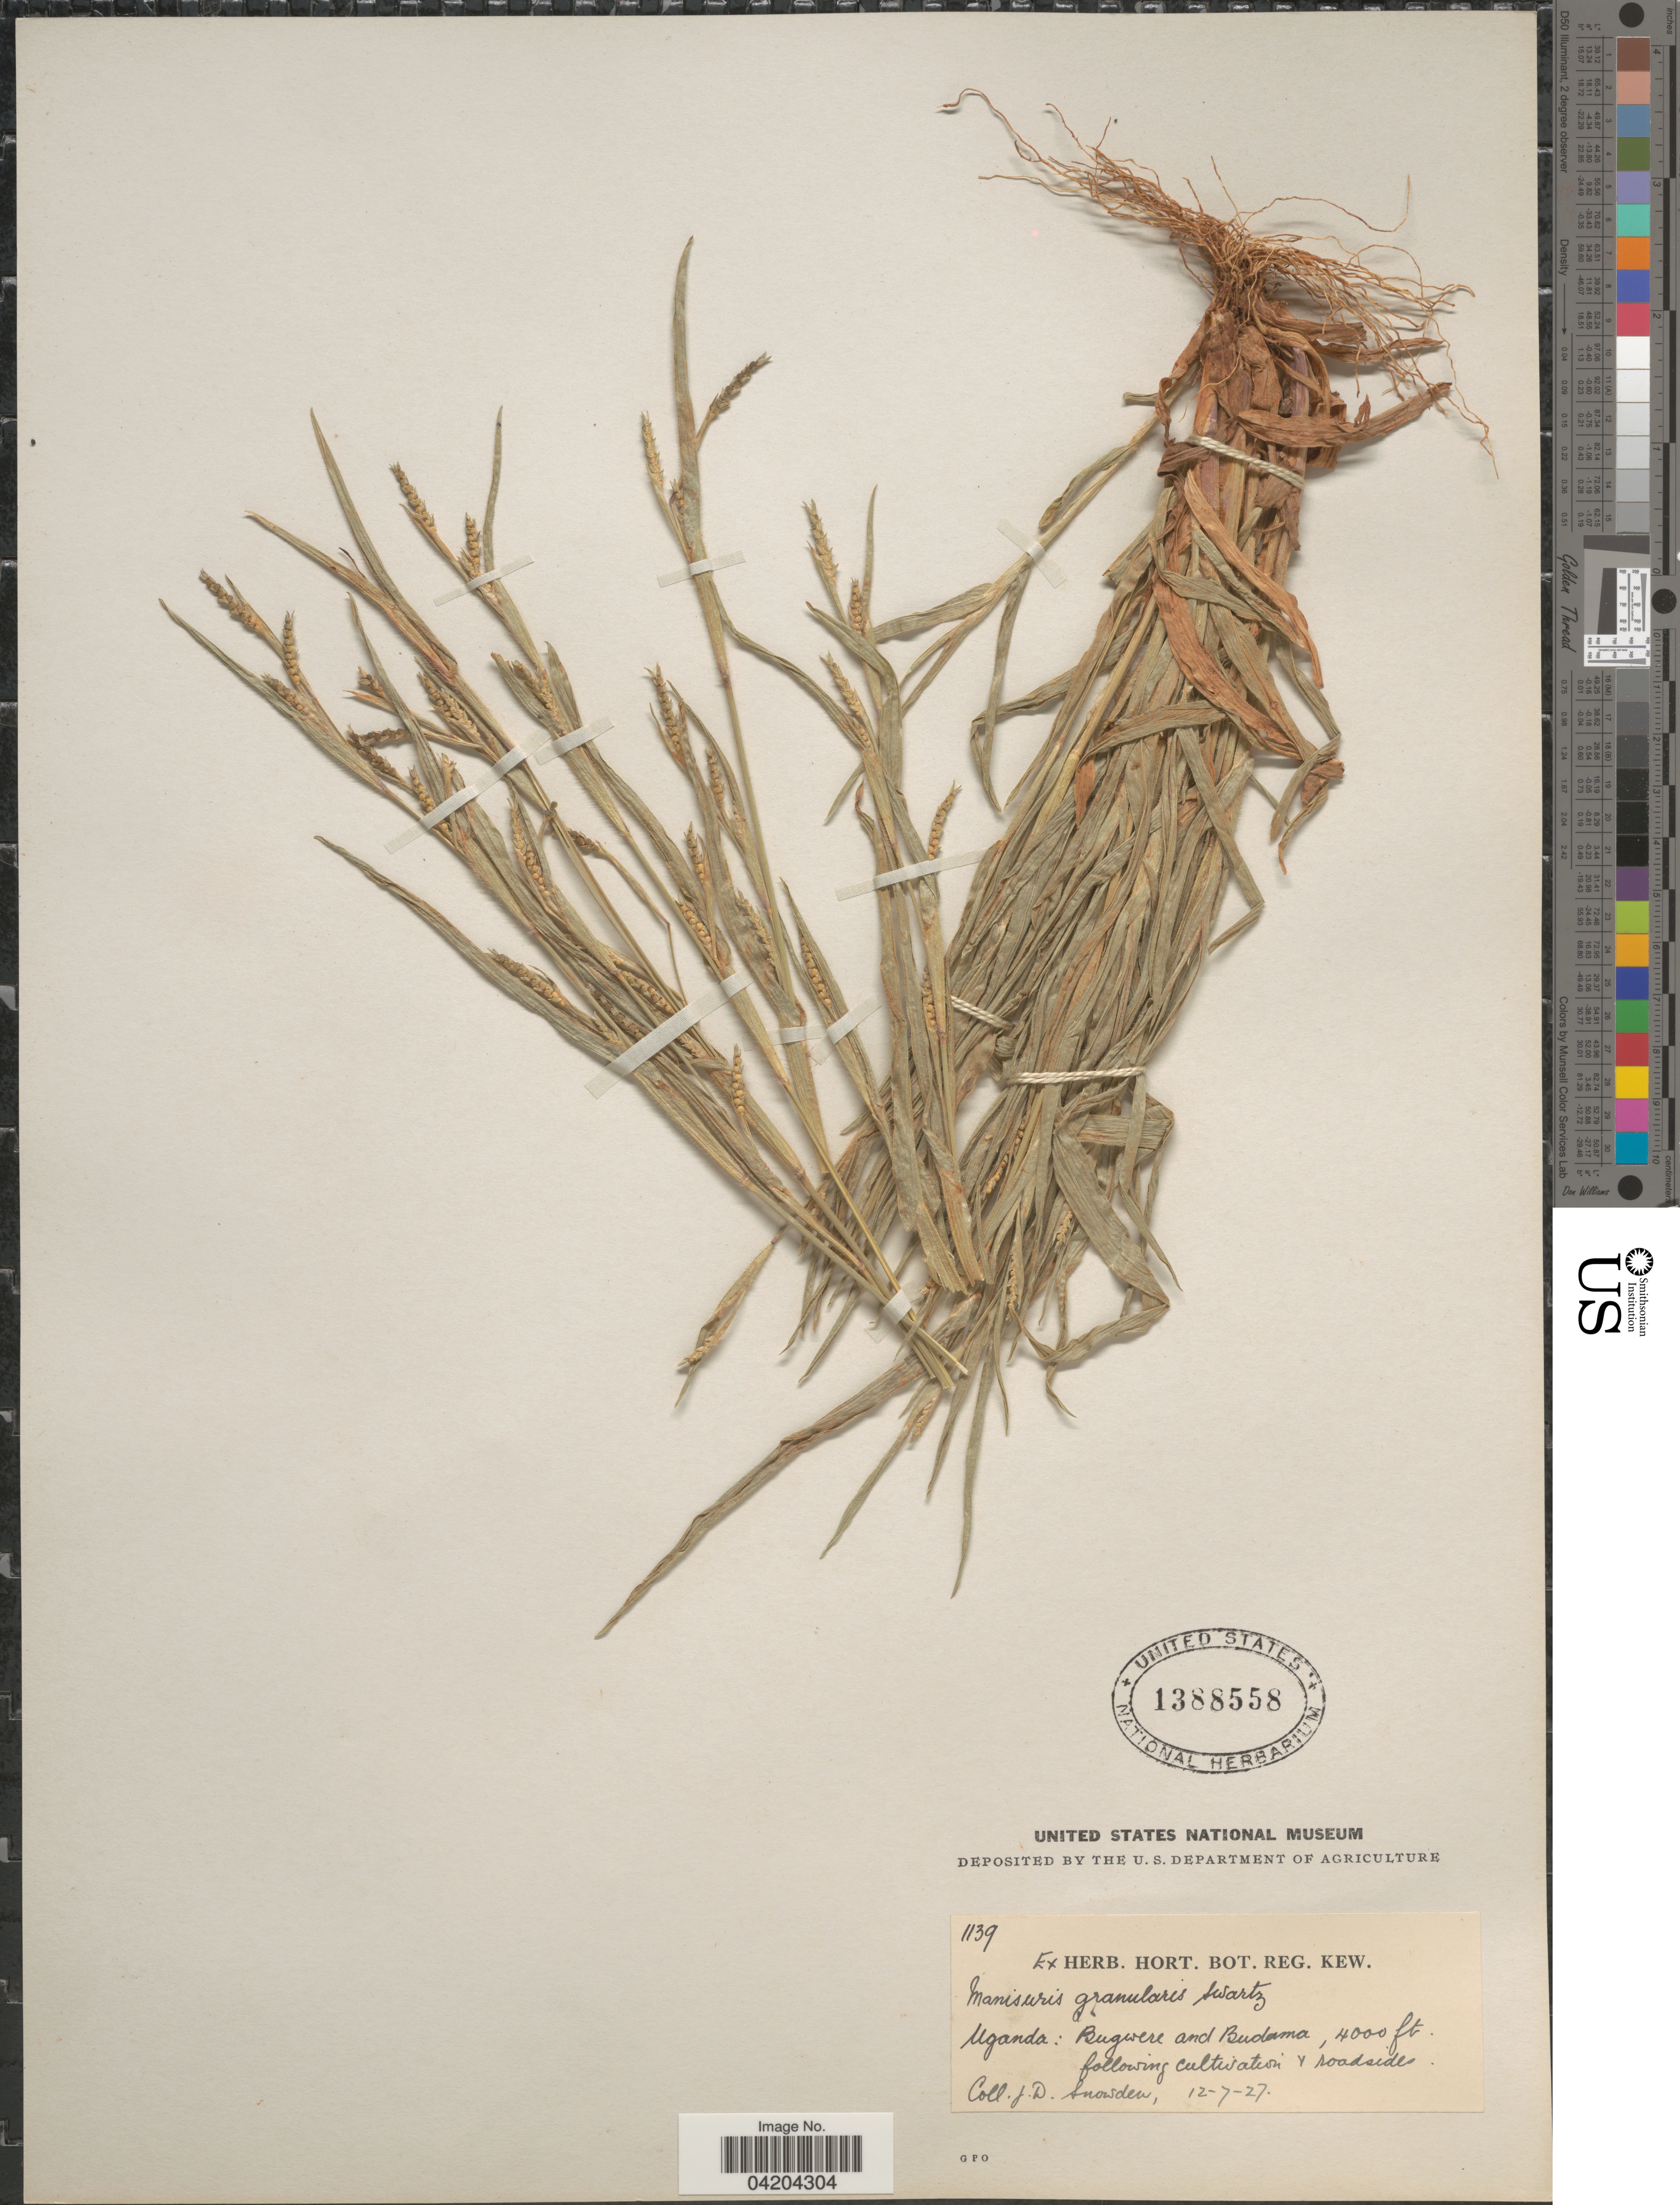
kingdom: Plantae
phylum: Tracheophyta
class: Liliopsida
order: Poales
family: Poaceae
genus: Mnesithea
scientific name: Mnesithea granularis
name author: (L.) de Koning & Sosef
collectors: J. Snowden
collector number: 1139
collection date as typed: Transcribed d/m/y: 12/7/27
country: Uganda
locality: Bugwere and Budama. Following cultivation & roadsides.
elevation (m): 1219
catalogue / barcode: US 1388558